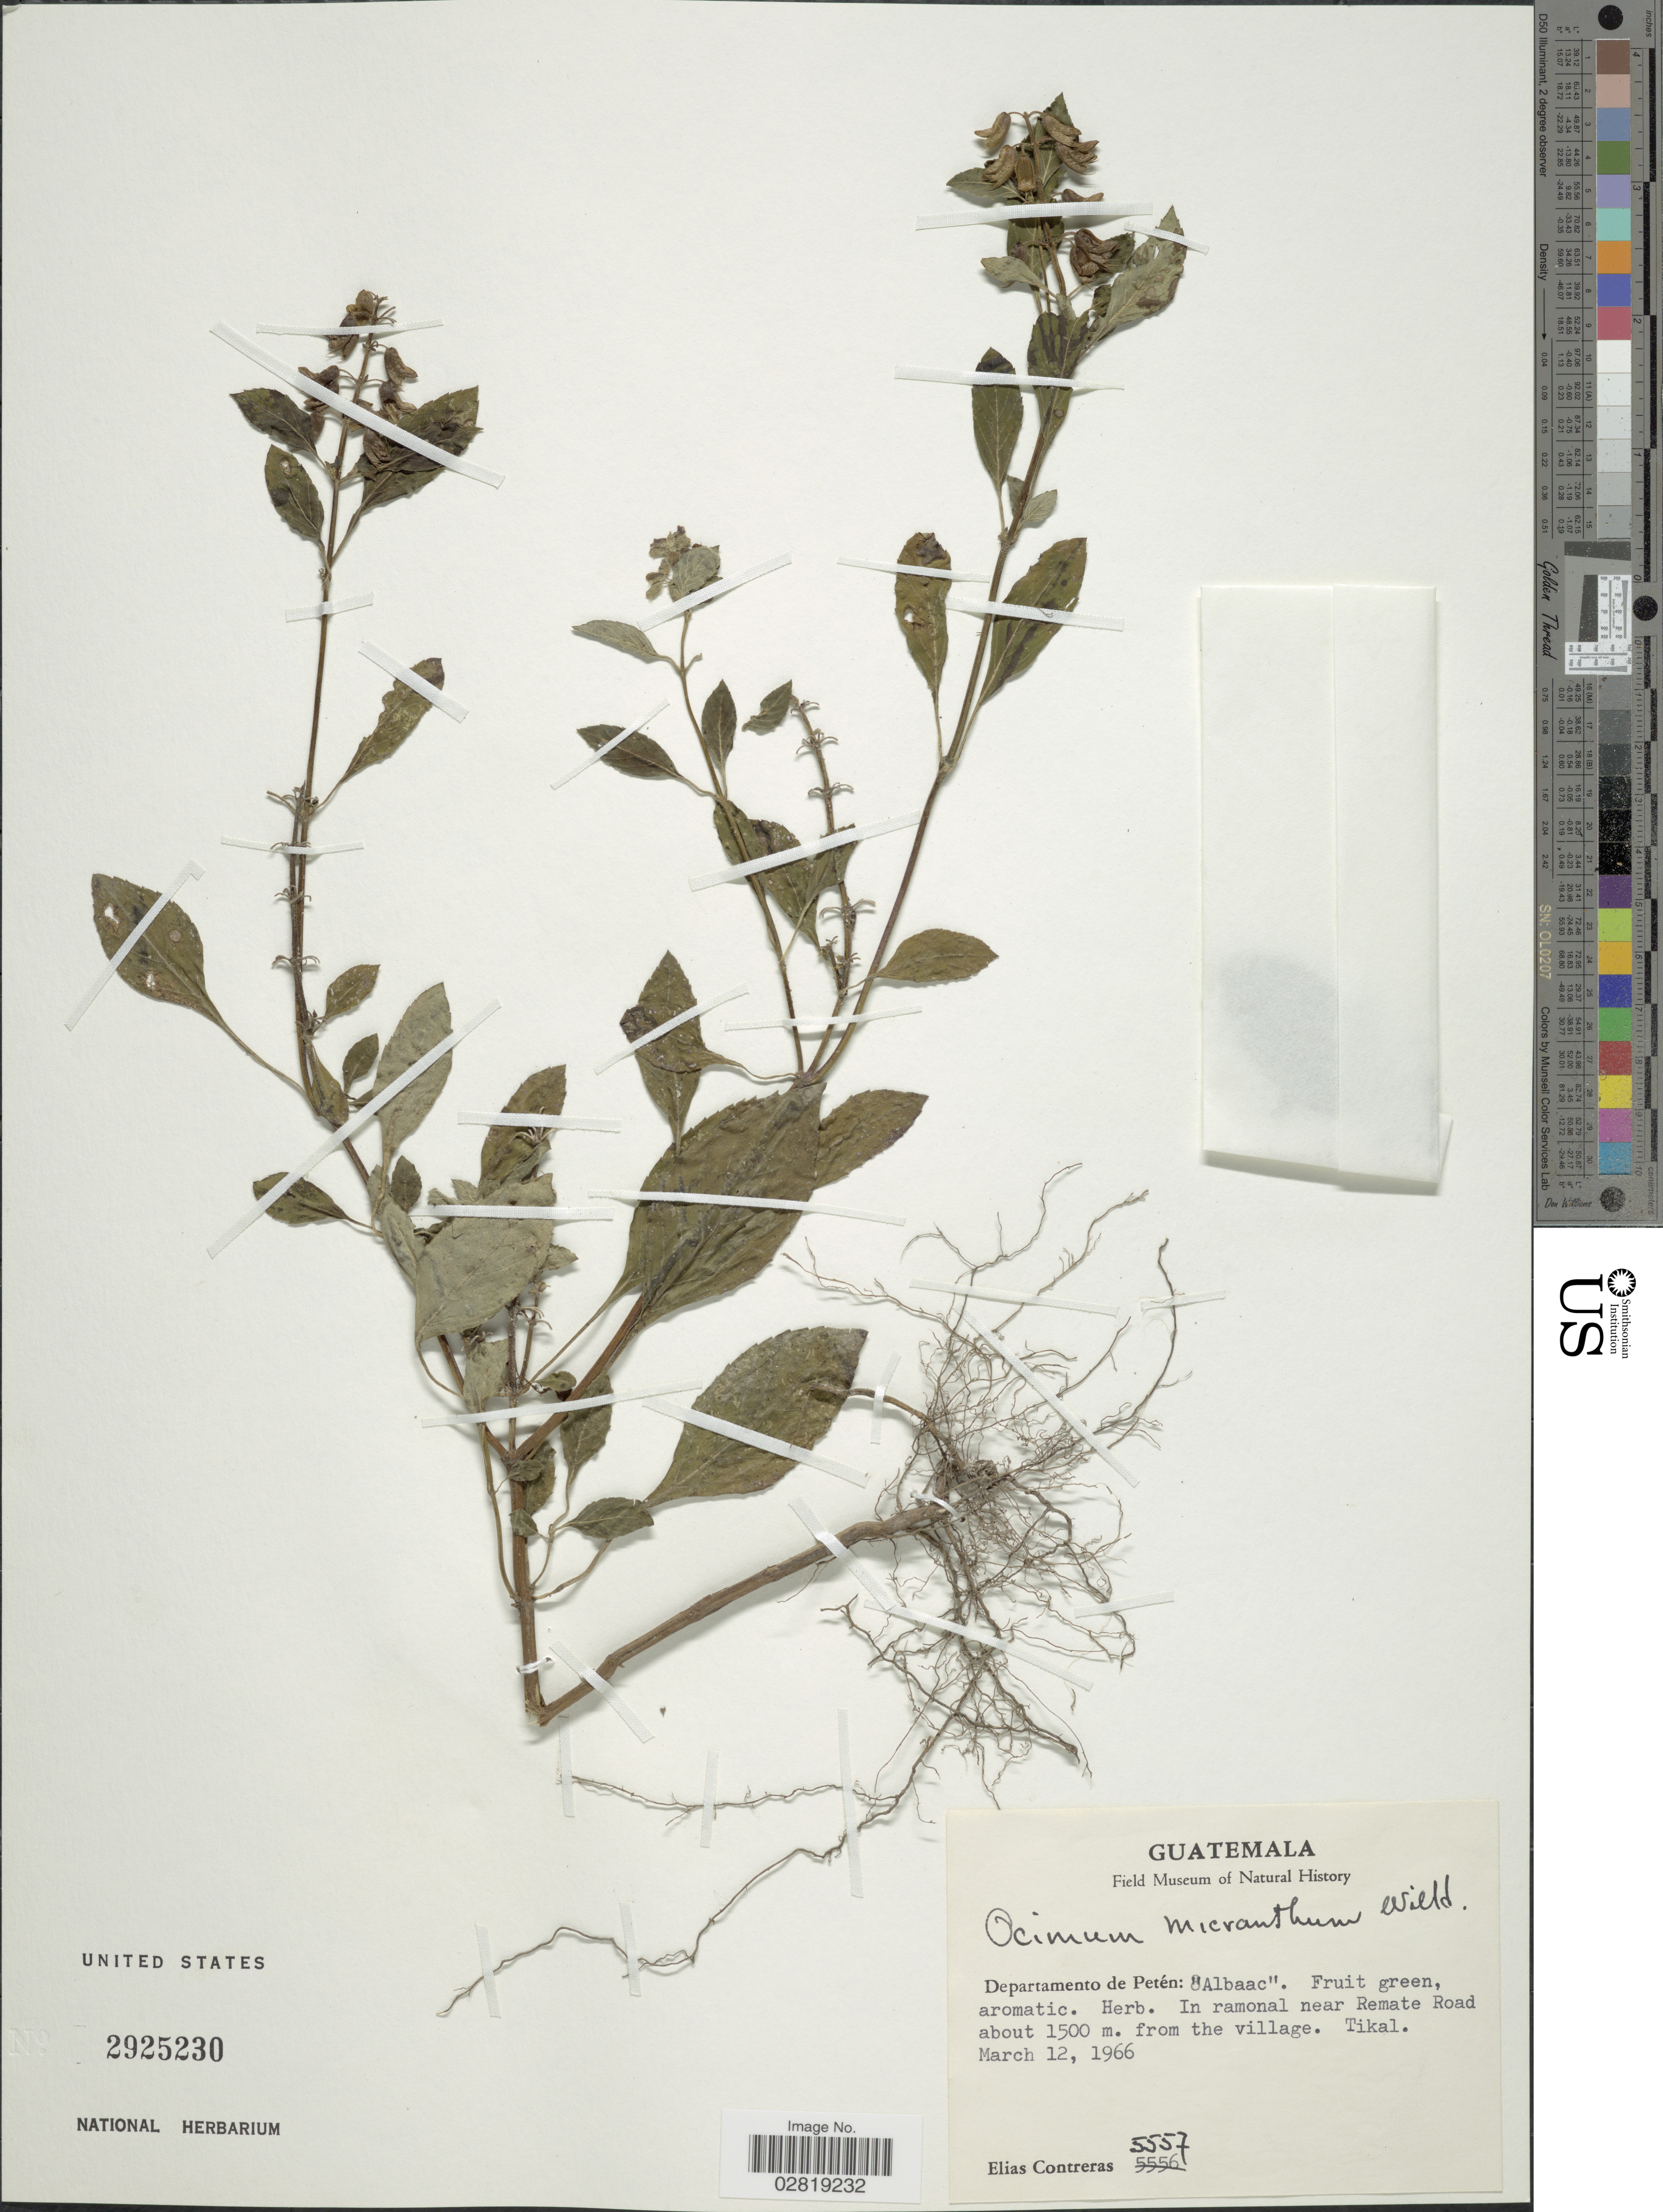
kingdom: Plantae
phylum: Tracheophyta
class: Magnoliopsida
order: Lamiales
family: Lamiaceae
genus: Ocimum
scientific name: Ocimum campechianum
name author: Mill.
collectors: E. Contreras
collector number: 5557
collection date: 1966-03-12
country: Guatemala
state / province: El Petén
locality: Departamento de Petén: In ramonal near Remate Road . Tikal.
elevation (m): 1500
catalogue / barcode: US 2925230